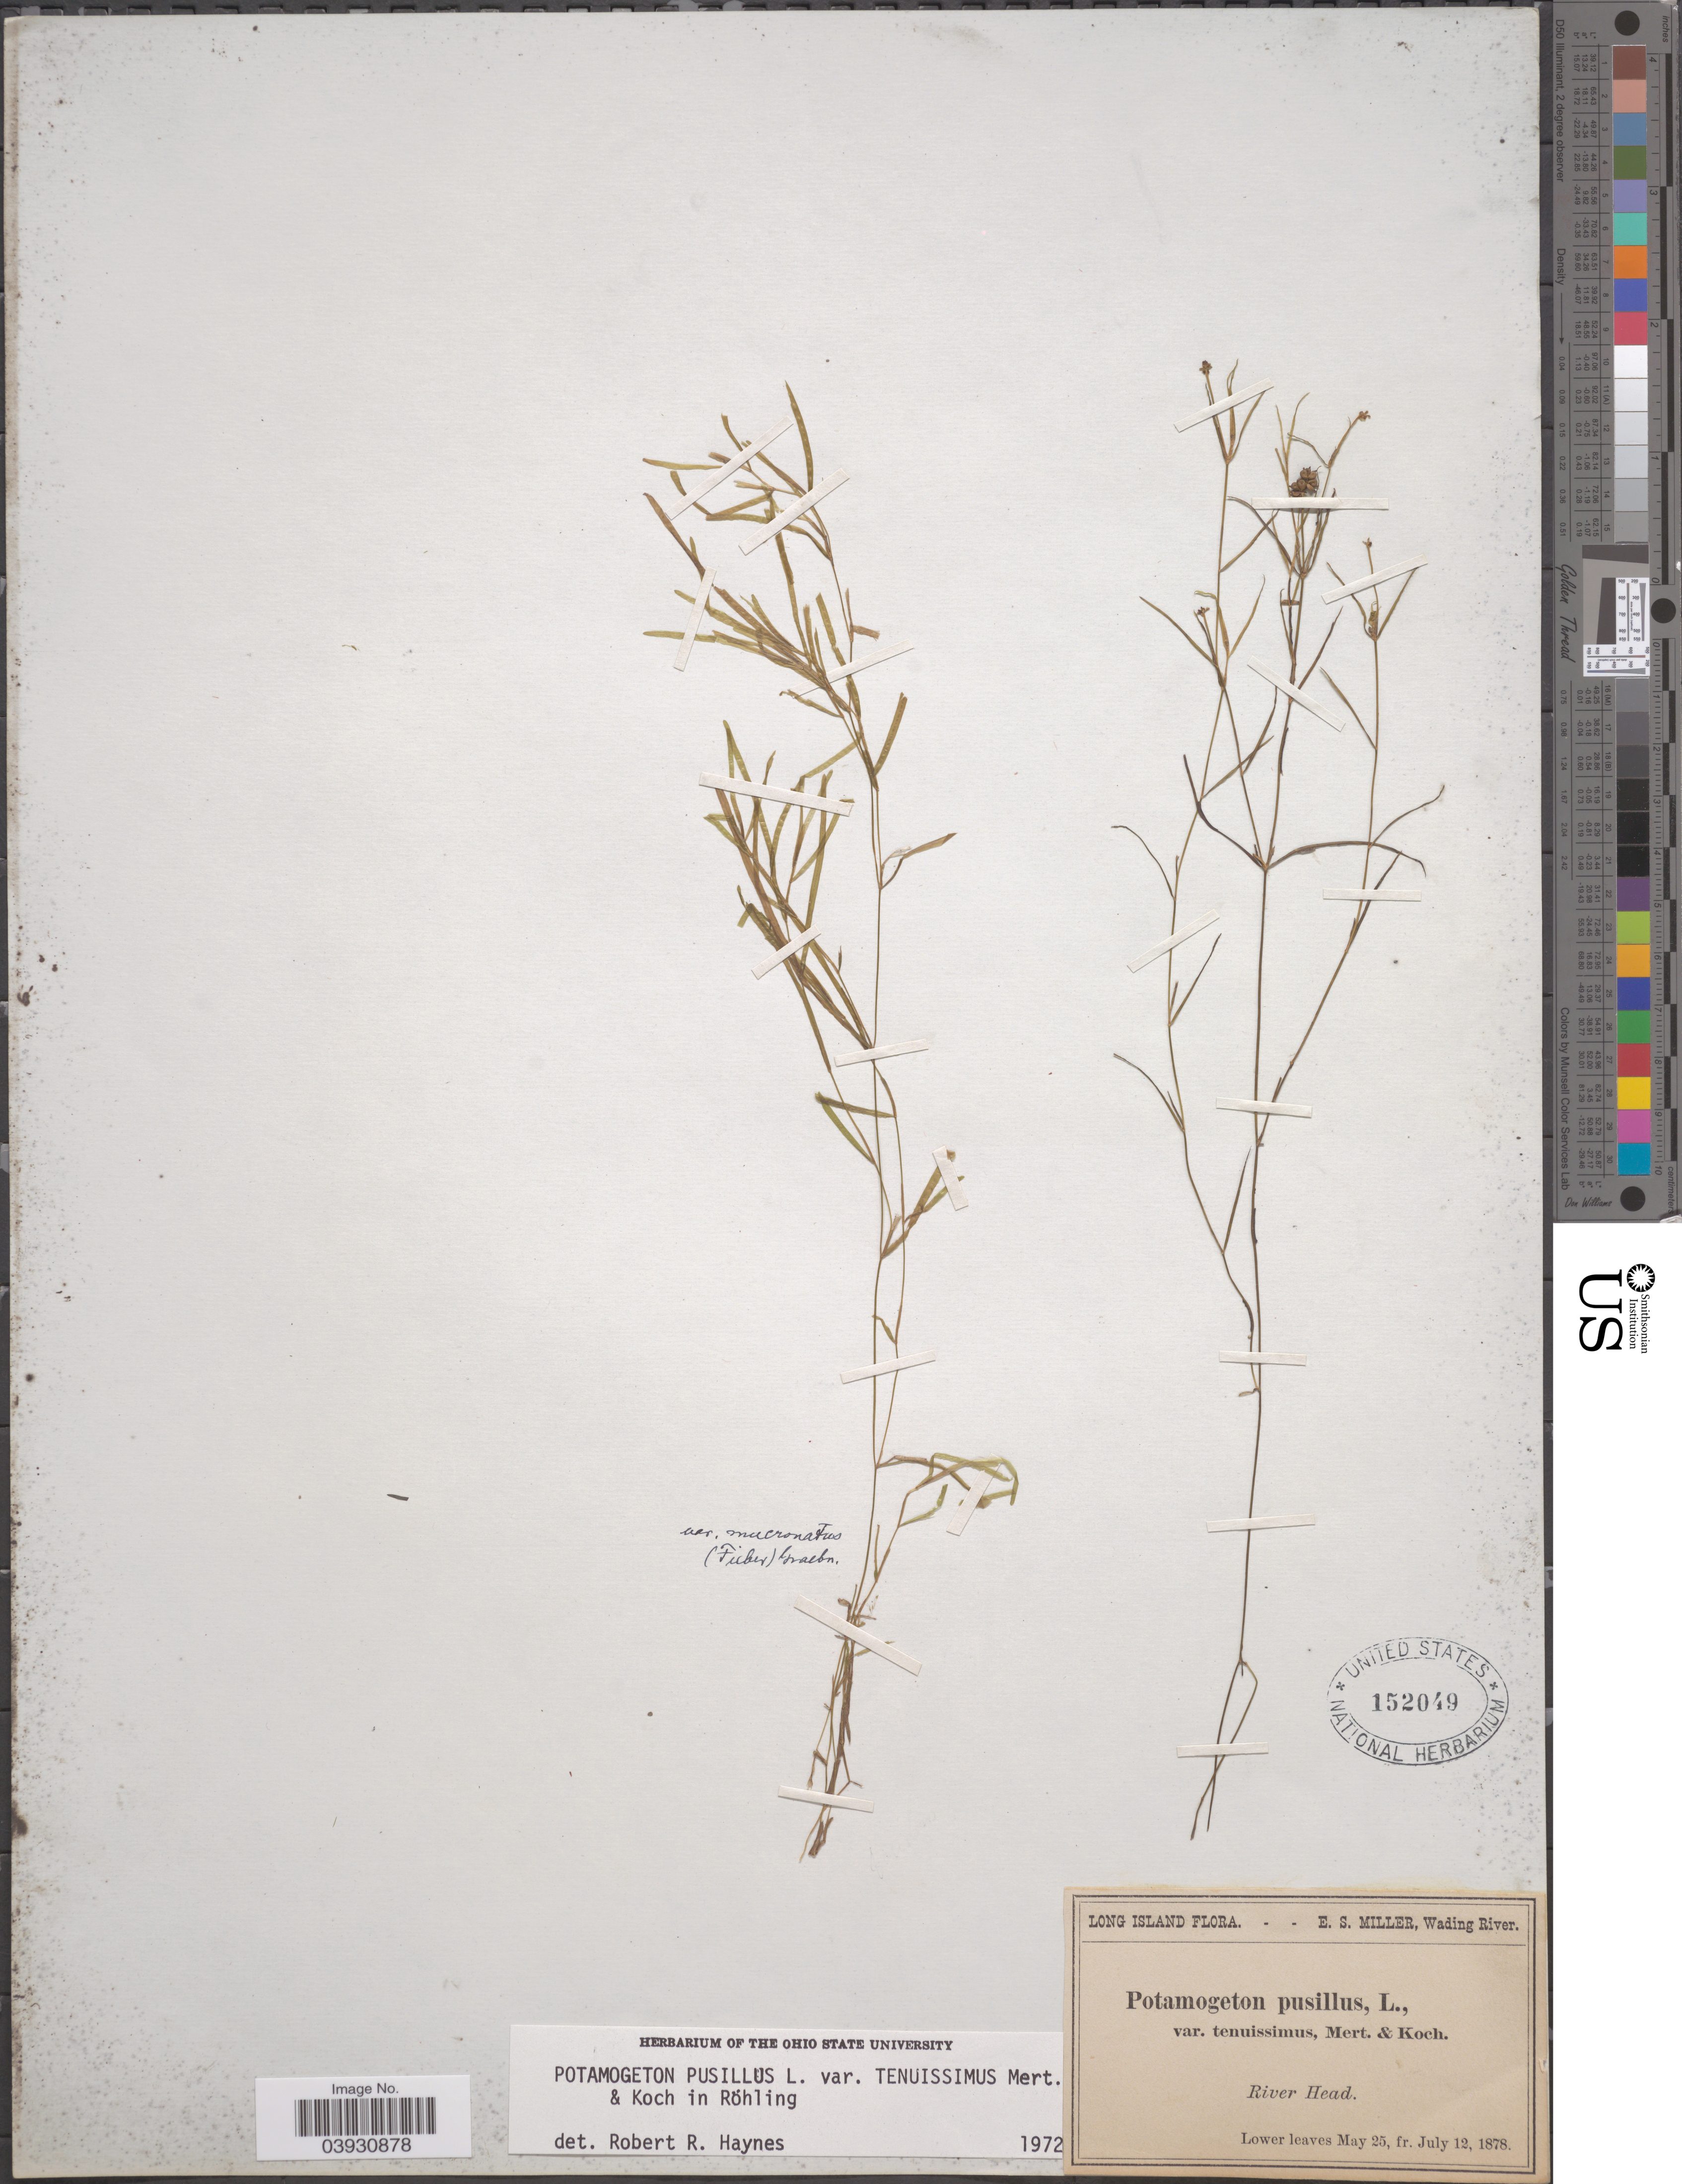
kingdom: Plantae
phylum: Tracheophyta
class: Liliopsida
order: Alismatales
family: Potamogetonaceae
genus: Potamogeton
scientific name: Potamogeton pusillus subsp. tenuissimus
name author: Mert. & W.D.J. Koch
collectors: E. S. Miller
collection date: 1878-05-25/1878-07-12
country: United States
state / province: New York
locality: Long Island. River Head.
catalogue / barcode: US 152049